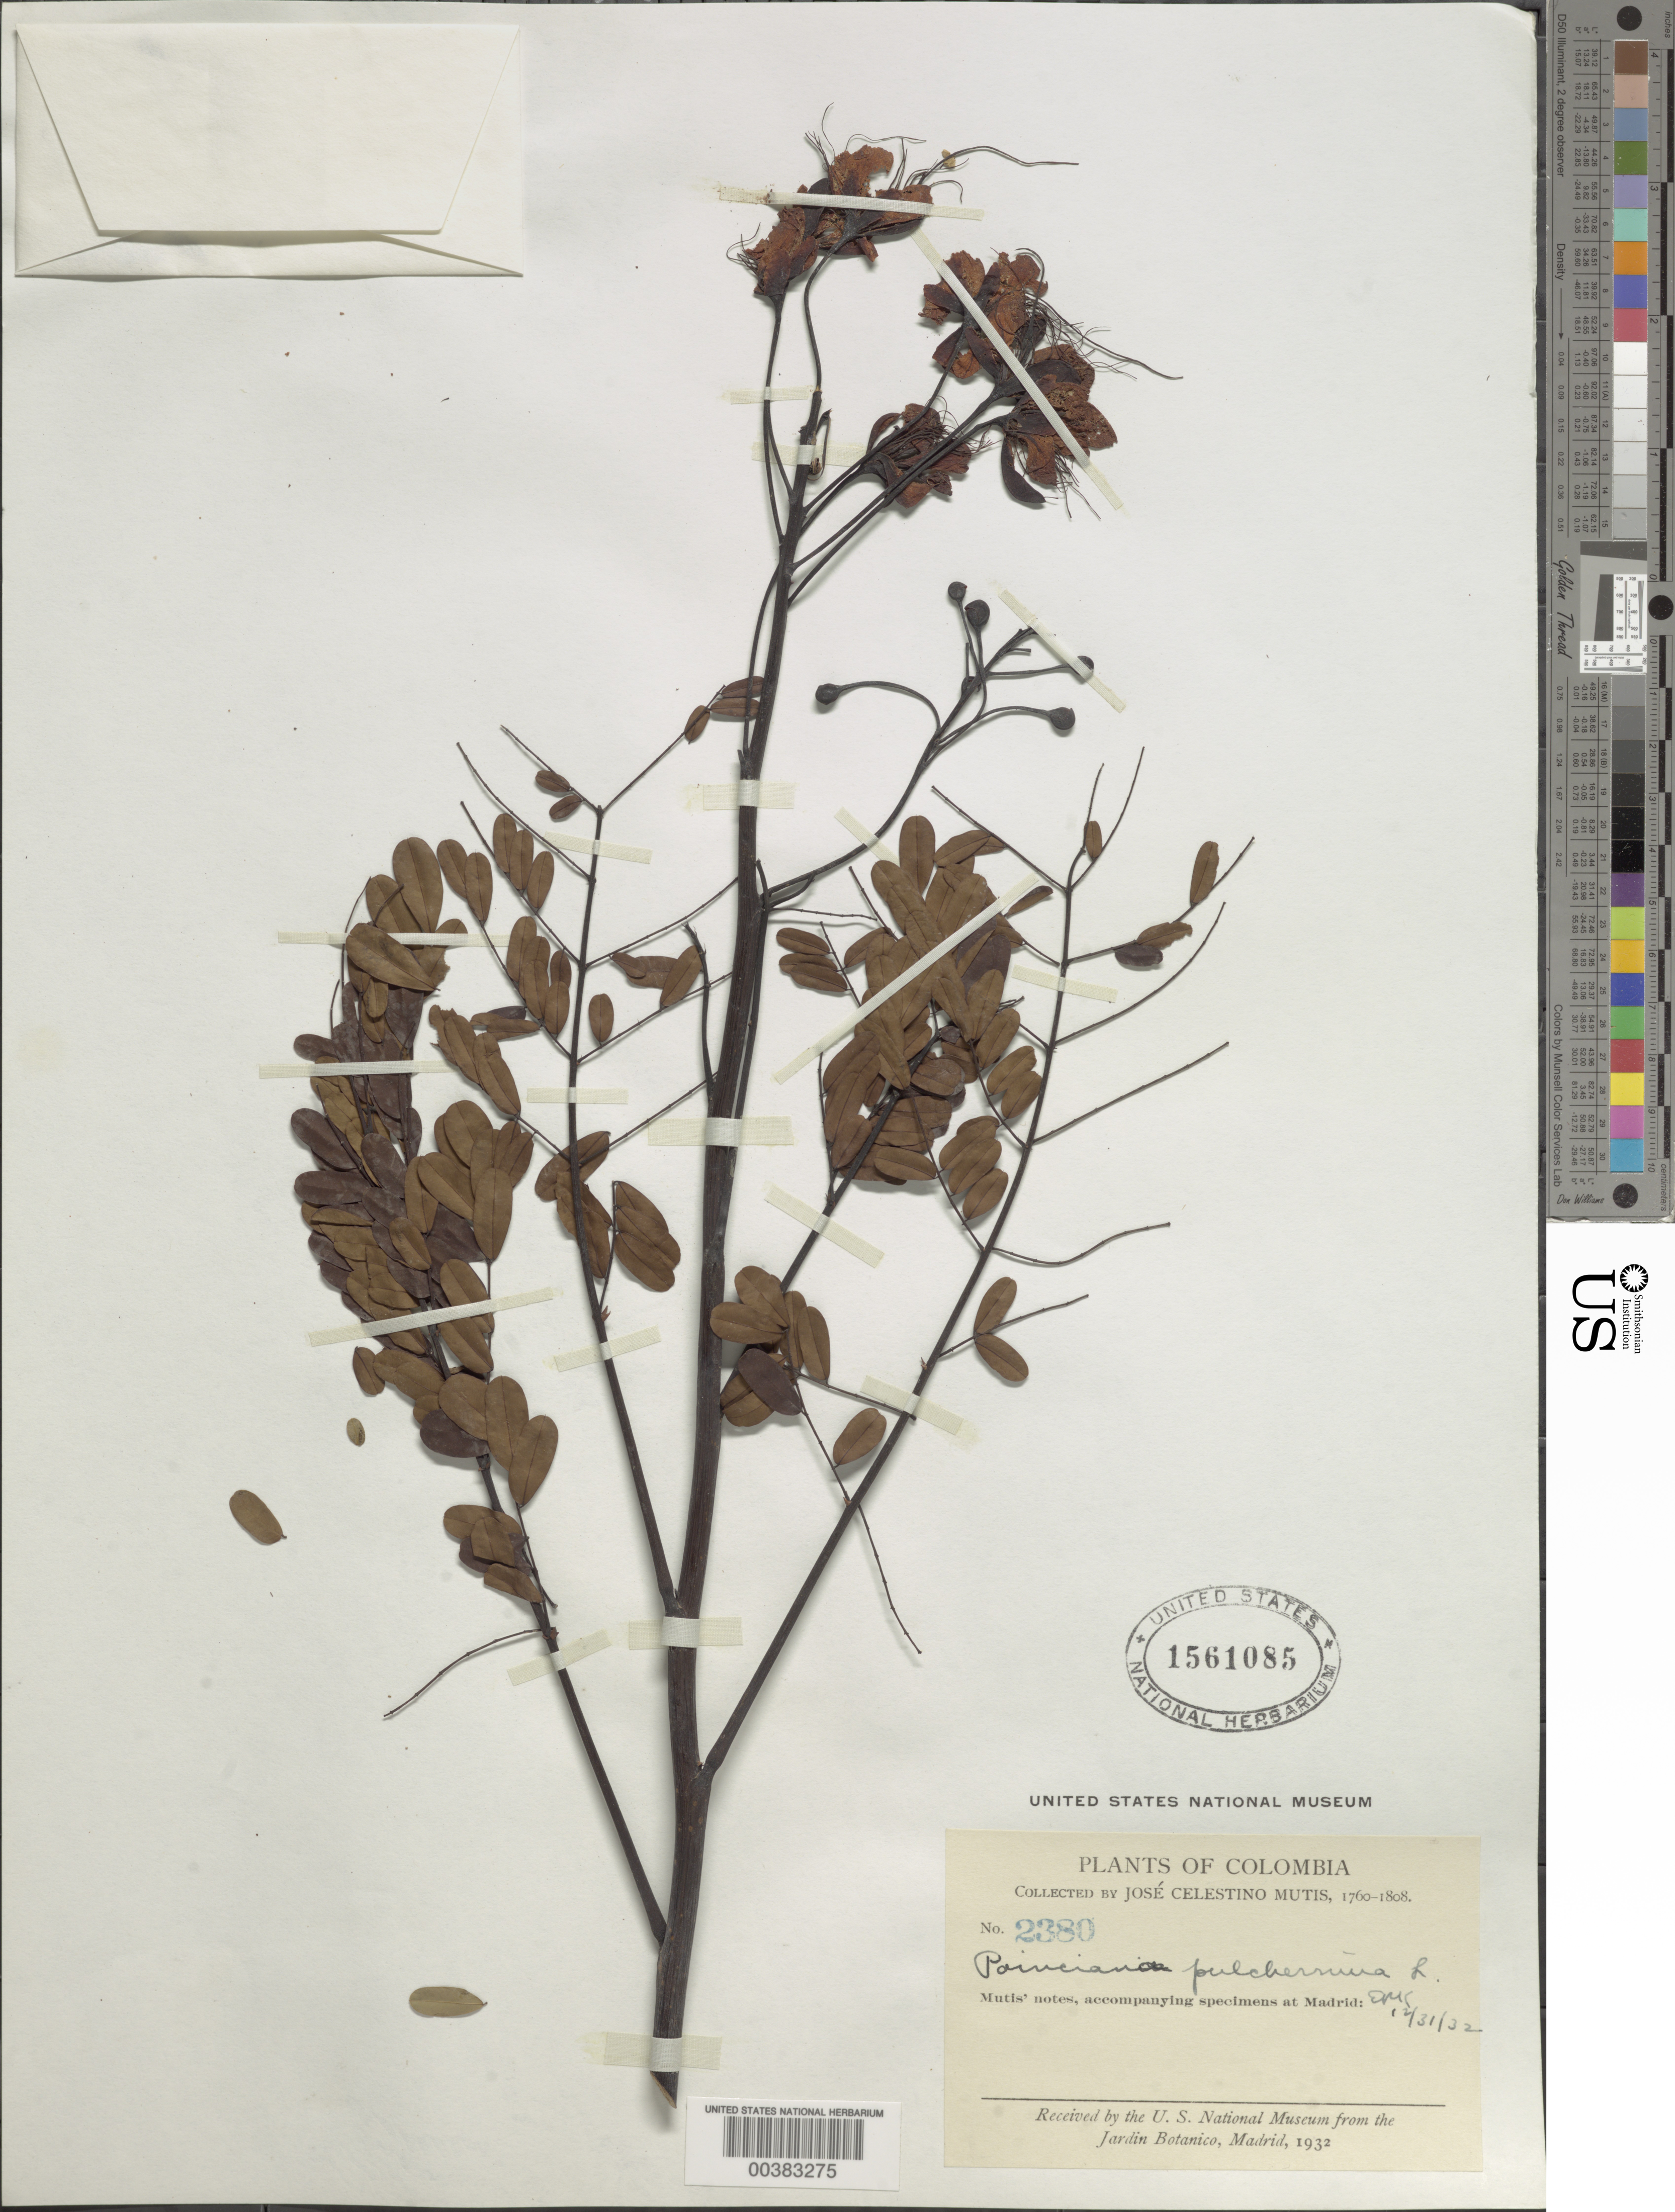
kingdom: Plantae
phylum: Tracheophyta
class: Magnoliopsida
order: Fabales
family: Fabaceae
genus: Caesalpinia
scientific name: Caesalpinia pulcherrima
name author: (L.) Sw.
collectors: J. C. B. Mutis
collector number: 2380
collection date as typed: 1760 to -- -- 1808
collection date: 1760/1808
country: Colombia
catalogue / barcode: US 1561085